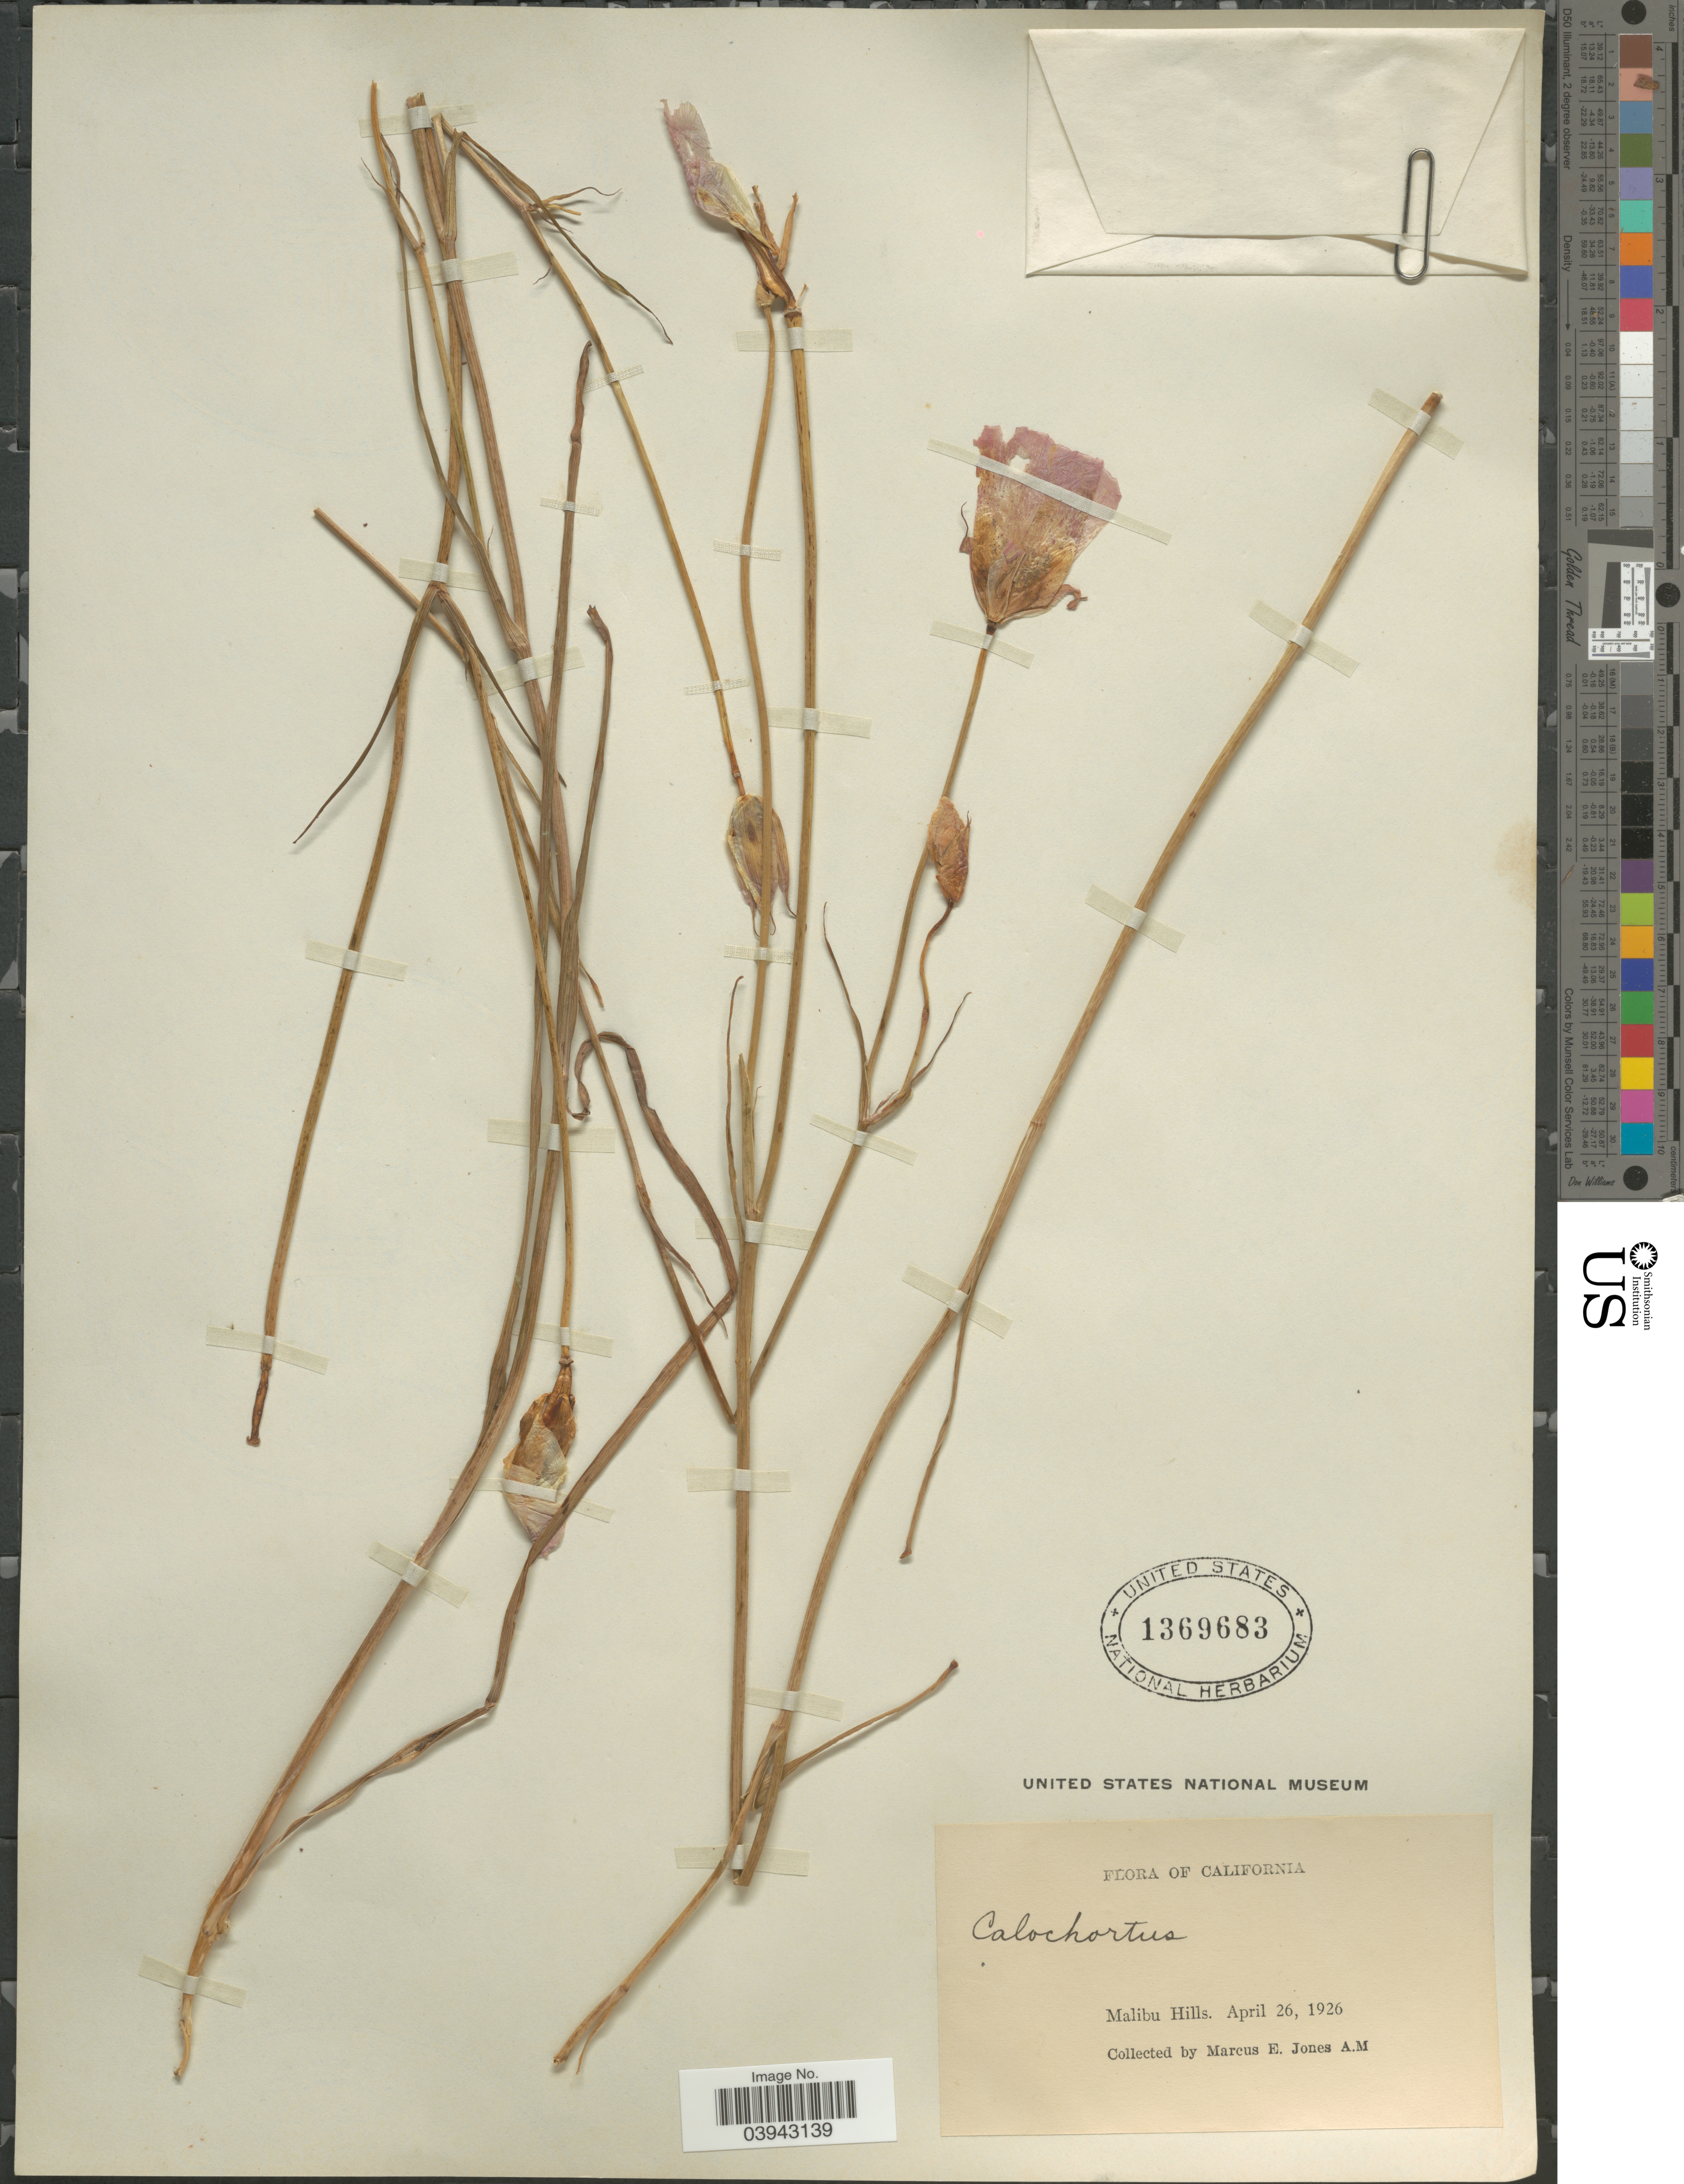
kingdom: Plantae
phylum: Tracheophyta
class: Liliopsida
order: Liliales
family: Liliaceae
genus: Calochortus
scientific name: Calochortus sp.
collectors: M. E. Jones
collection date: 1926-04-26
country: United States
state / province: California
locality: Malibu Hills.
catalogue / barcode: US 1369683